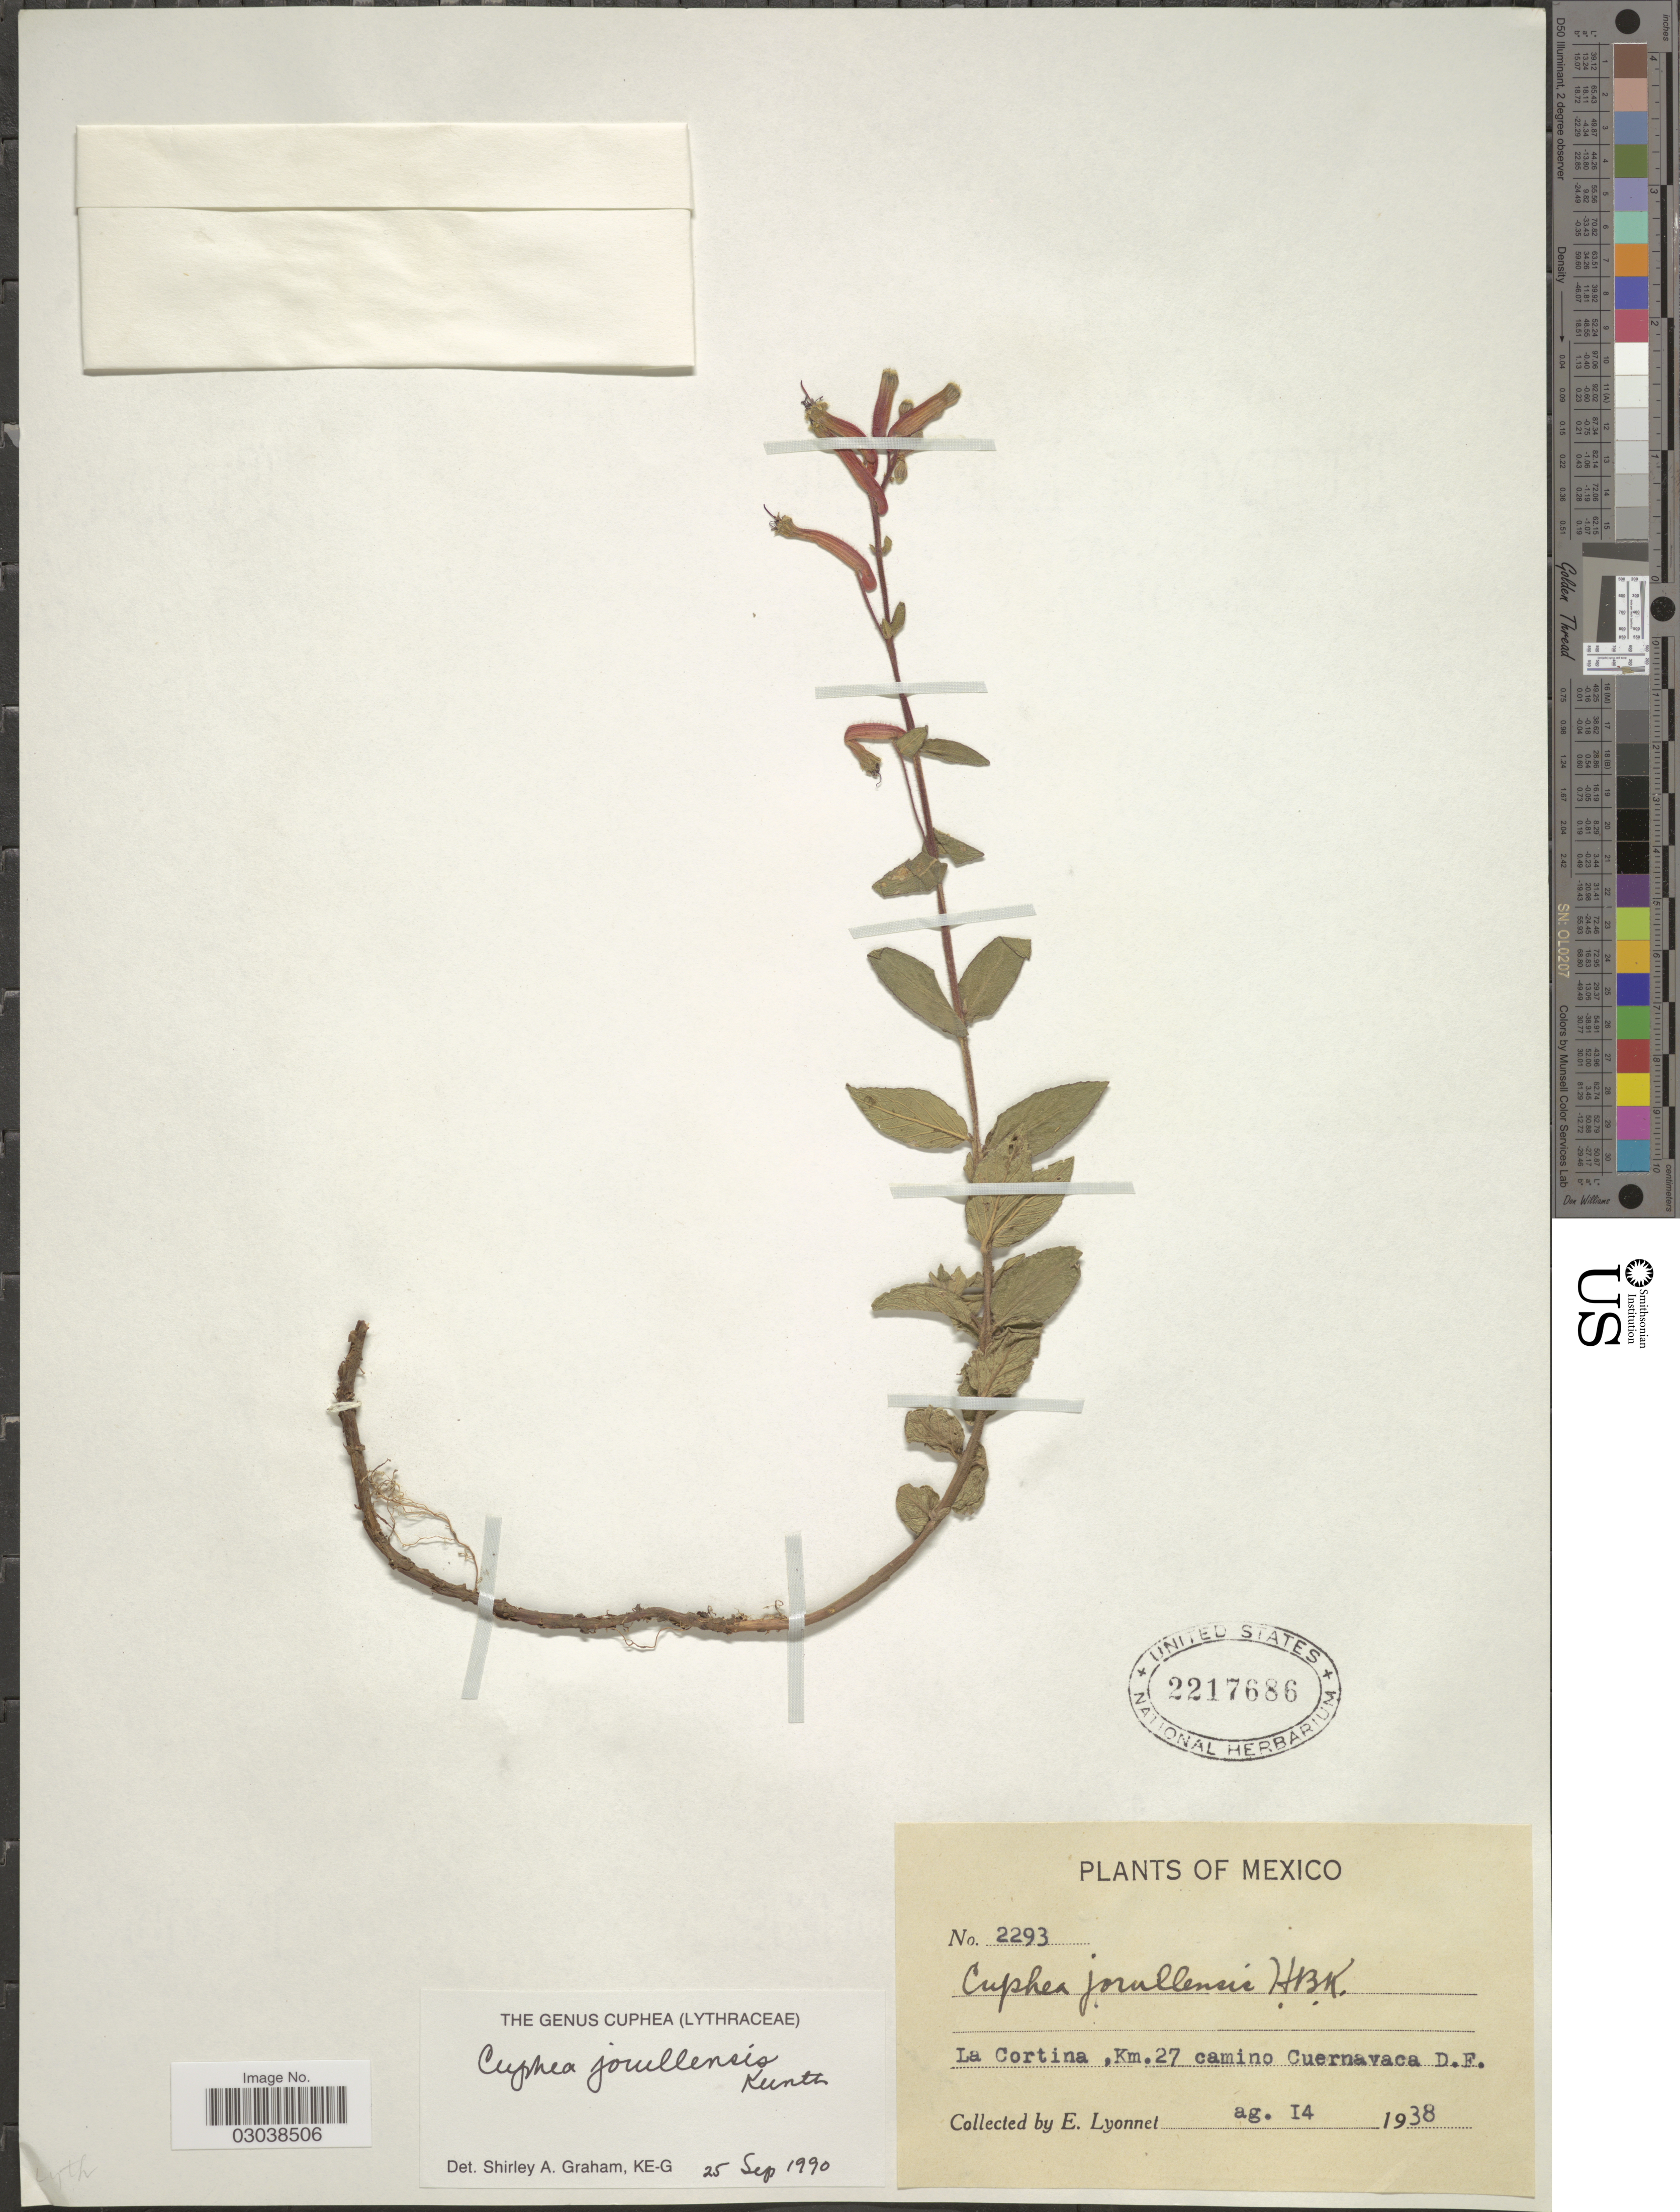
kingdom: Plantae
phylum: Tracheophyta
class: Magnoliopsida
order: Myrtales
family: Lythraceae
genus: Cuphea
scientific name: Cuphea jorullensis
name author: Kunth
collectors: E. Lyonnet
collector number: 2293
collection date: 1938-08-14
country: Mexico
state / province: Distrito Federal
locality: La Cortina, Km. 27 camino Cuernavaca, D.F.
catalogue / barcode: US 2217686